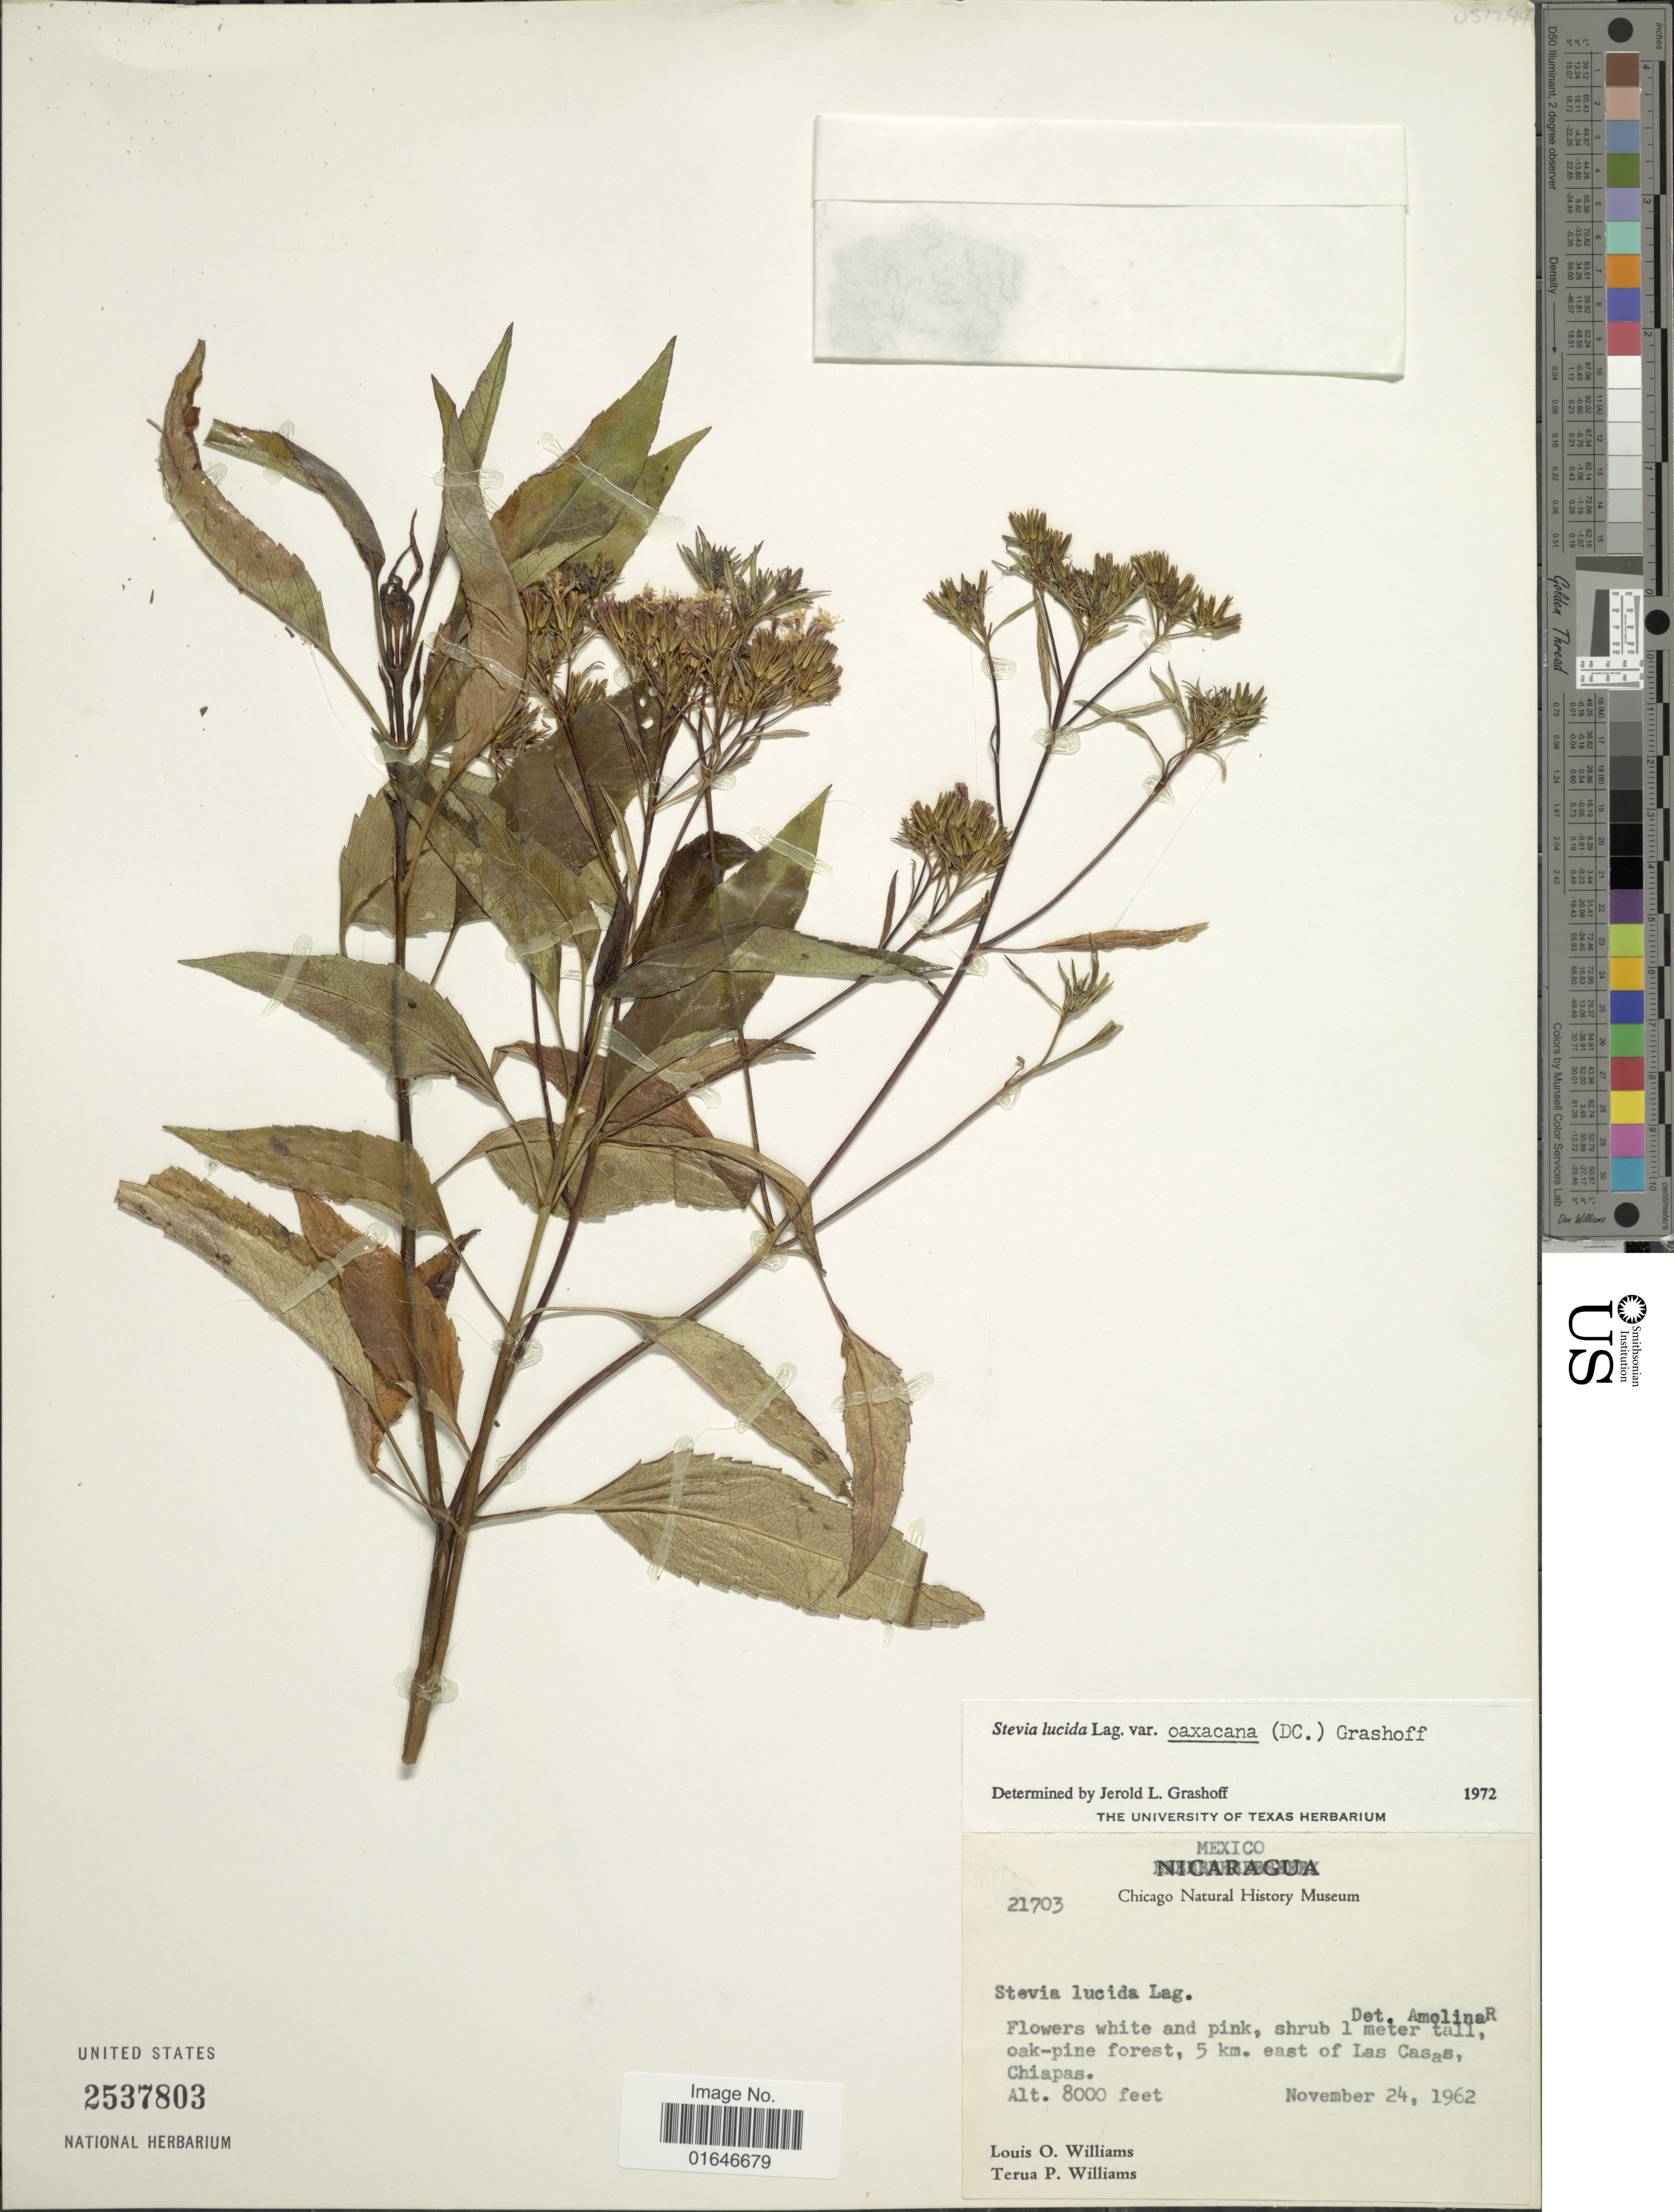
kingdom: Plantae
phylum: Tracheophyta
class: Magnoliopsida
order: Asterales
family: Asteraceae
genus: Stevia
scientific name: Stevia lucida var. lucida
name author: Lag.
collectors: L. O. Williams & T. P. Williams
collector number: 21703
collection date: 1962-11-24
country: Mexico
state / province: Chiapas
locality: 5 km east of Las Casas, Chiapas,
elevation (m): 2438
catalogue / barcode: US 2537803